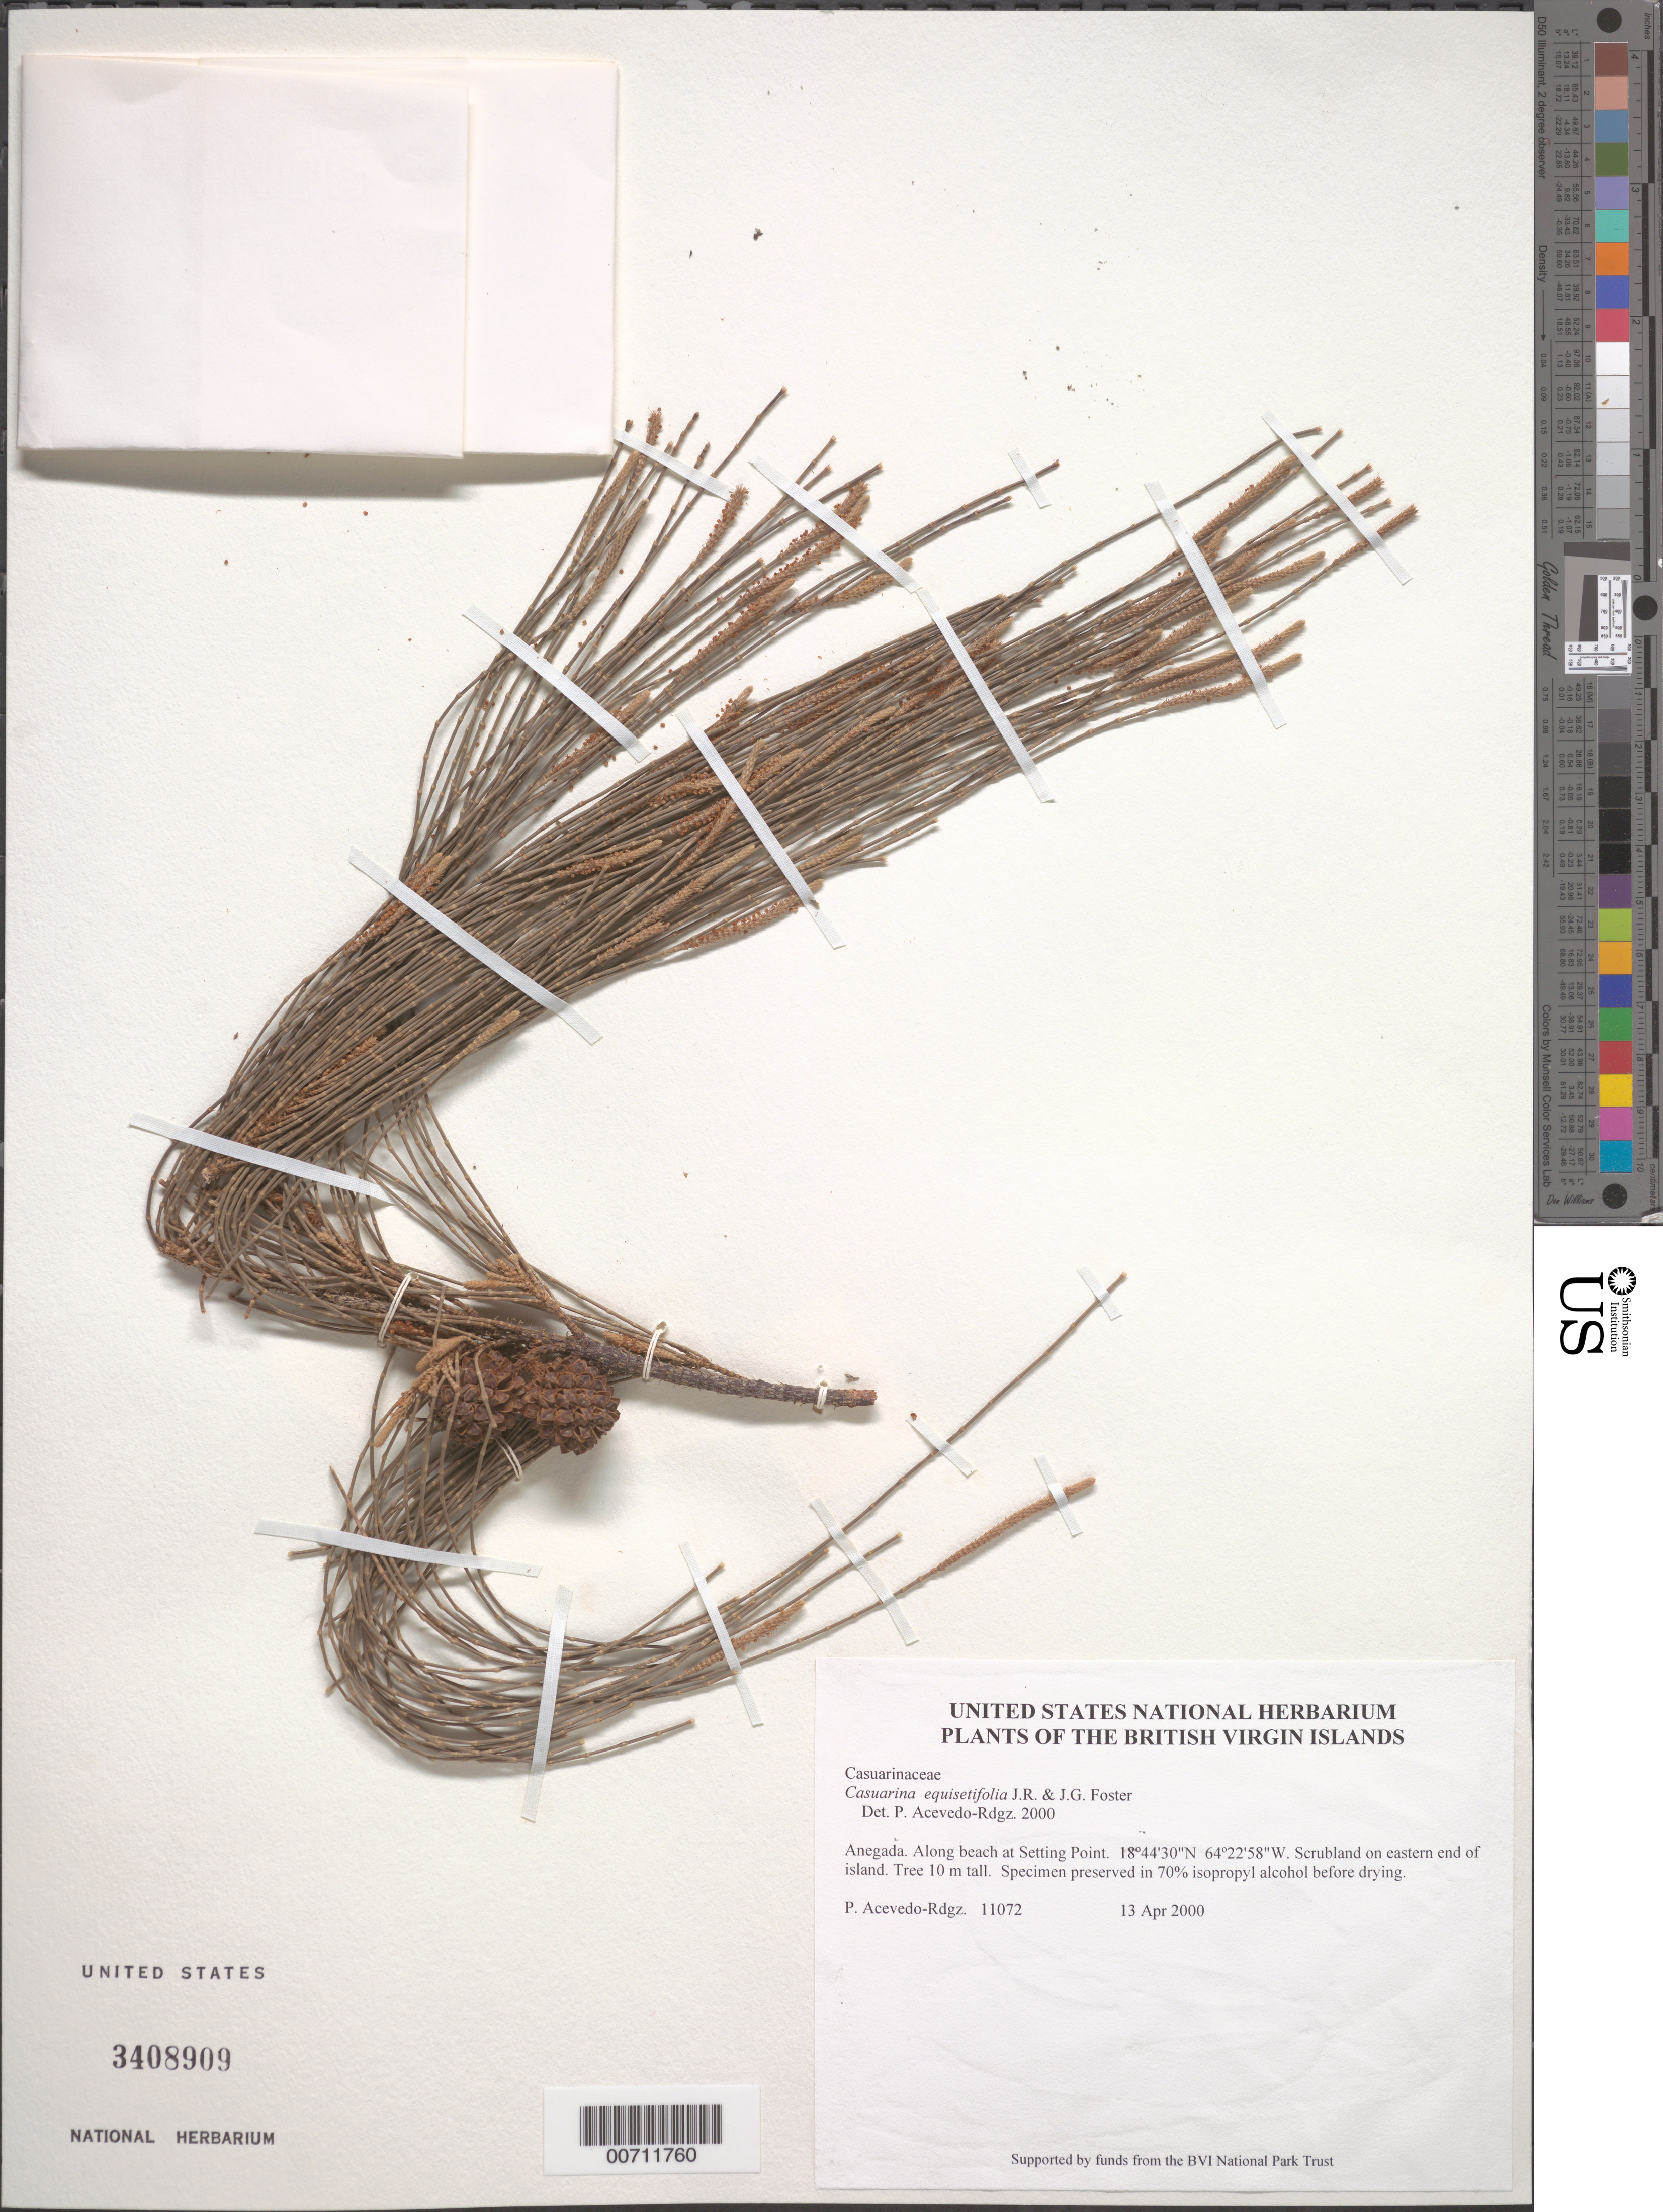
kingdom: Plantae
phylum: Tracheophyta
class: Magnoliopsida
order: Fagales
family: Casuarinaceae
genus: Casuarina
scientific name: Casuarina equisetifolia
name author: L.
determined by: Acevedo-Rodríguez, P., (BOT), Smithsonian Institution - National Museum of Natural History (UNITED STATES)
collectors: P. Acevedo-Rodr.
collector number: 11072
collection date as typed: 13 Apr 2000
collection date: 2000-04-13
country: British Virgin Islands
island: Anegada I.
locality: Along beach at Setting Point.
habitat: Scrubland on eastern end of island.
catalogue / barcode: US 3408909